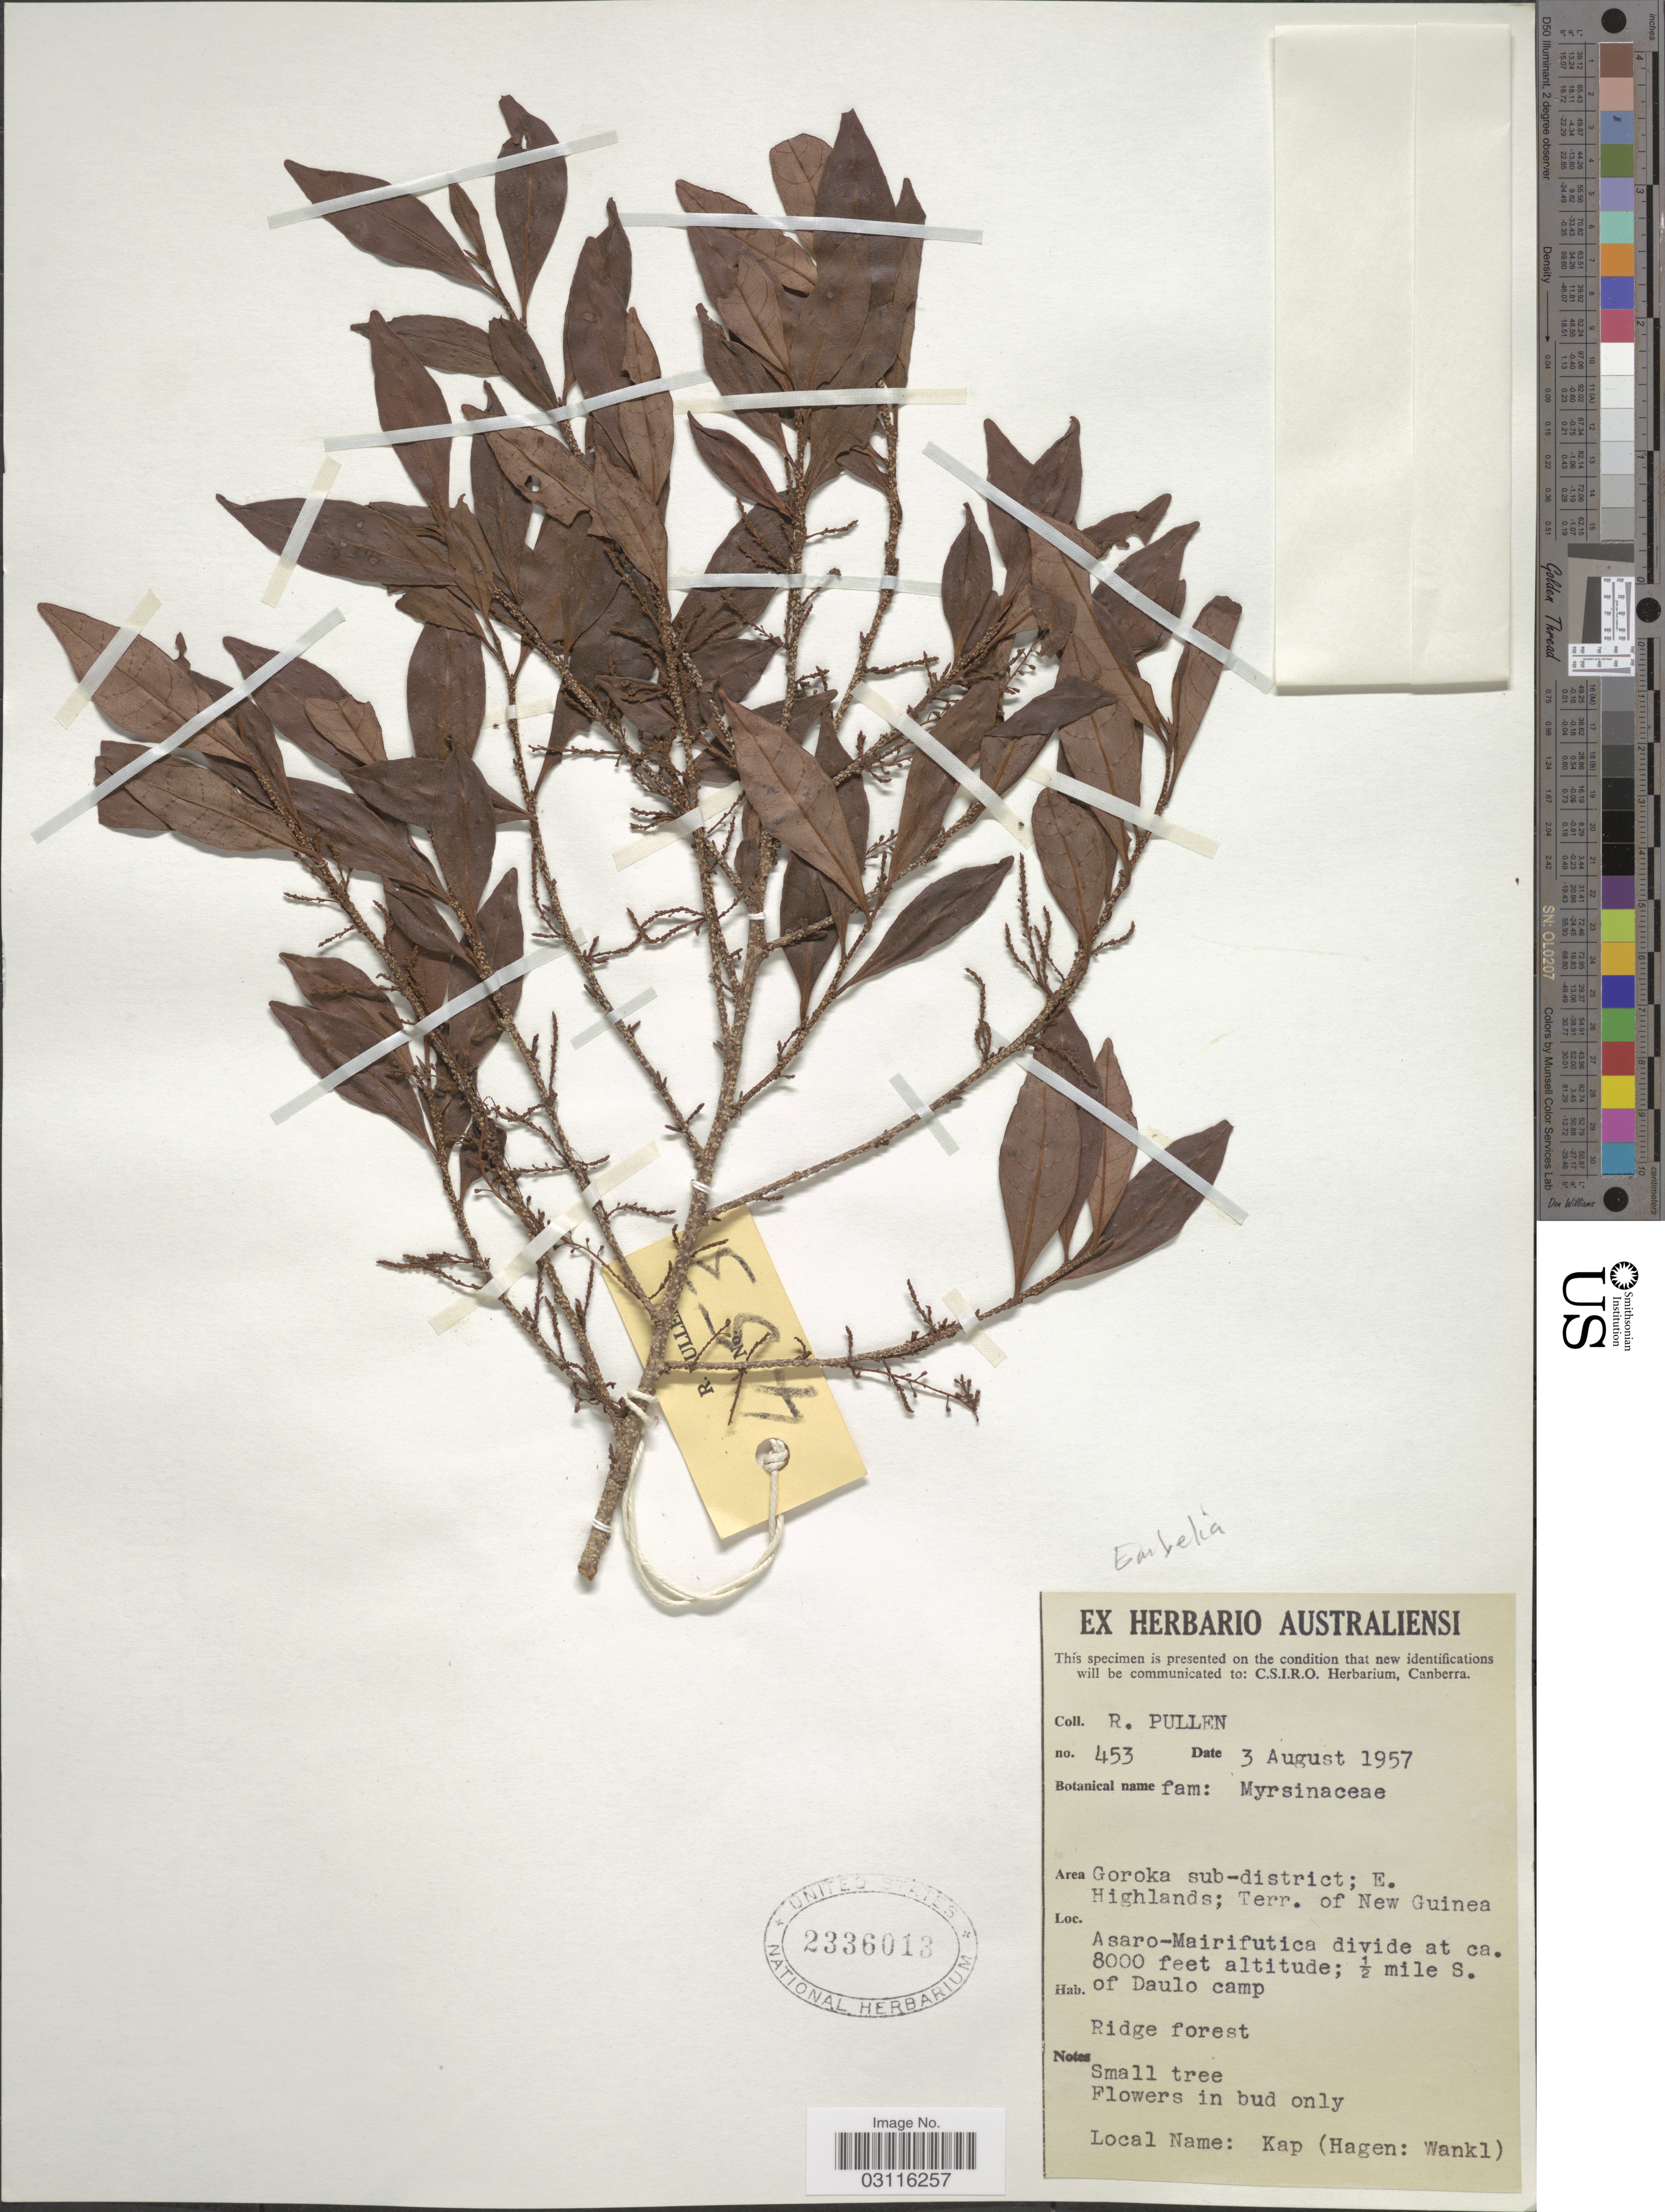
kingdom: Plantae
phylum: Tracheophyta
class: Magnoliopsida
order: Ericales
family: Primulaceae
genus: Embelia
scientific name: Embelia sp.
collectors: R. Pullen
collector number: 453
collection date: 1957-08-03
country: Papua New Guinea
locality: Area Goroka sub-district; E. Highlands; Terr. of New Guinea. Asaro-Mairifutica divide. 1/2 mile S. of Daulo Camp.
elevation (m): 2438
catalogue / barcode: US 2336013